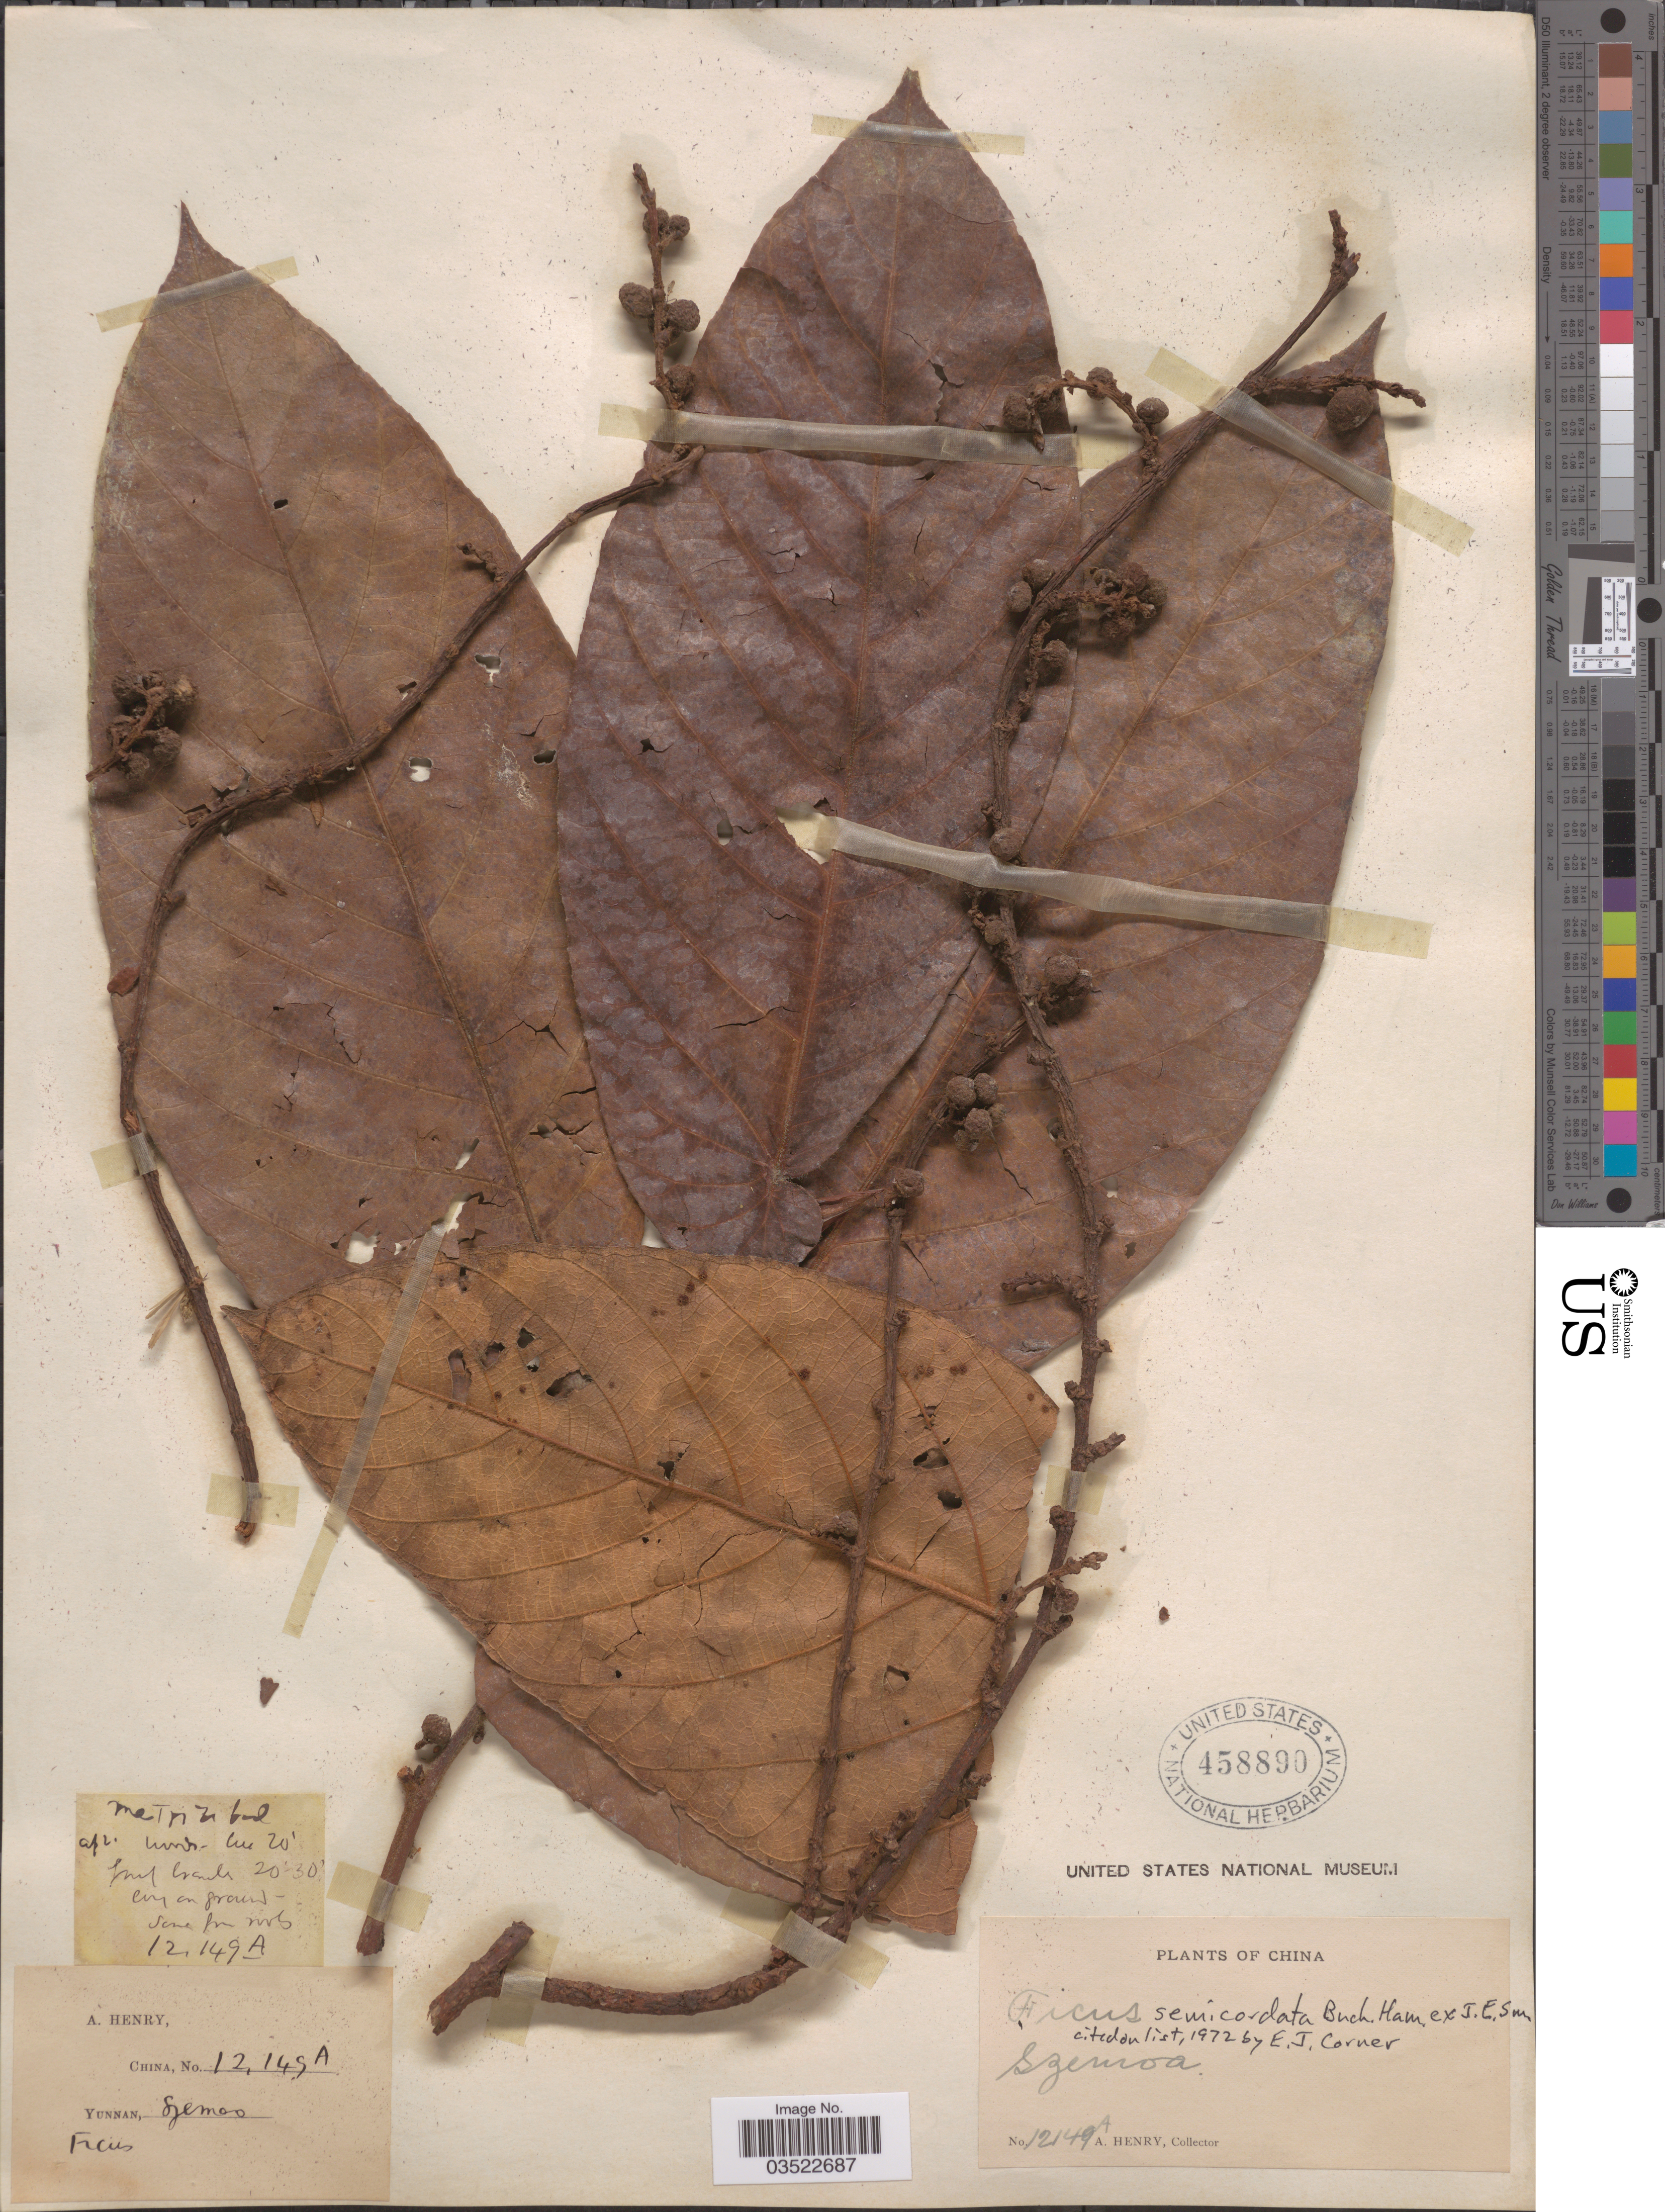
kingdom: Plantae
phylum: Tracheophyta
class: Magnoliopsida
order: Rosales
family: Moraceae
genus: Ficus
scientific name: Ficus semicordata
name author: Buch.-Ham. ex Sm.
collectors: A. Henry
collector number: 12149A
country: China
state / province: Yunnan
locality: Szemoa.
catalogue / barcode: US 458890